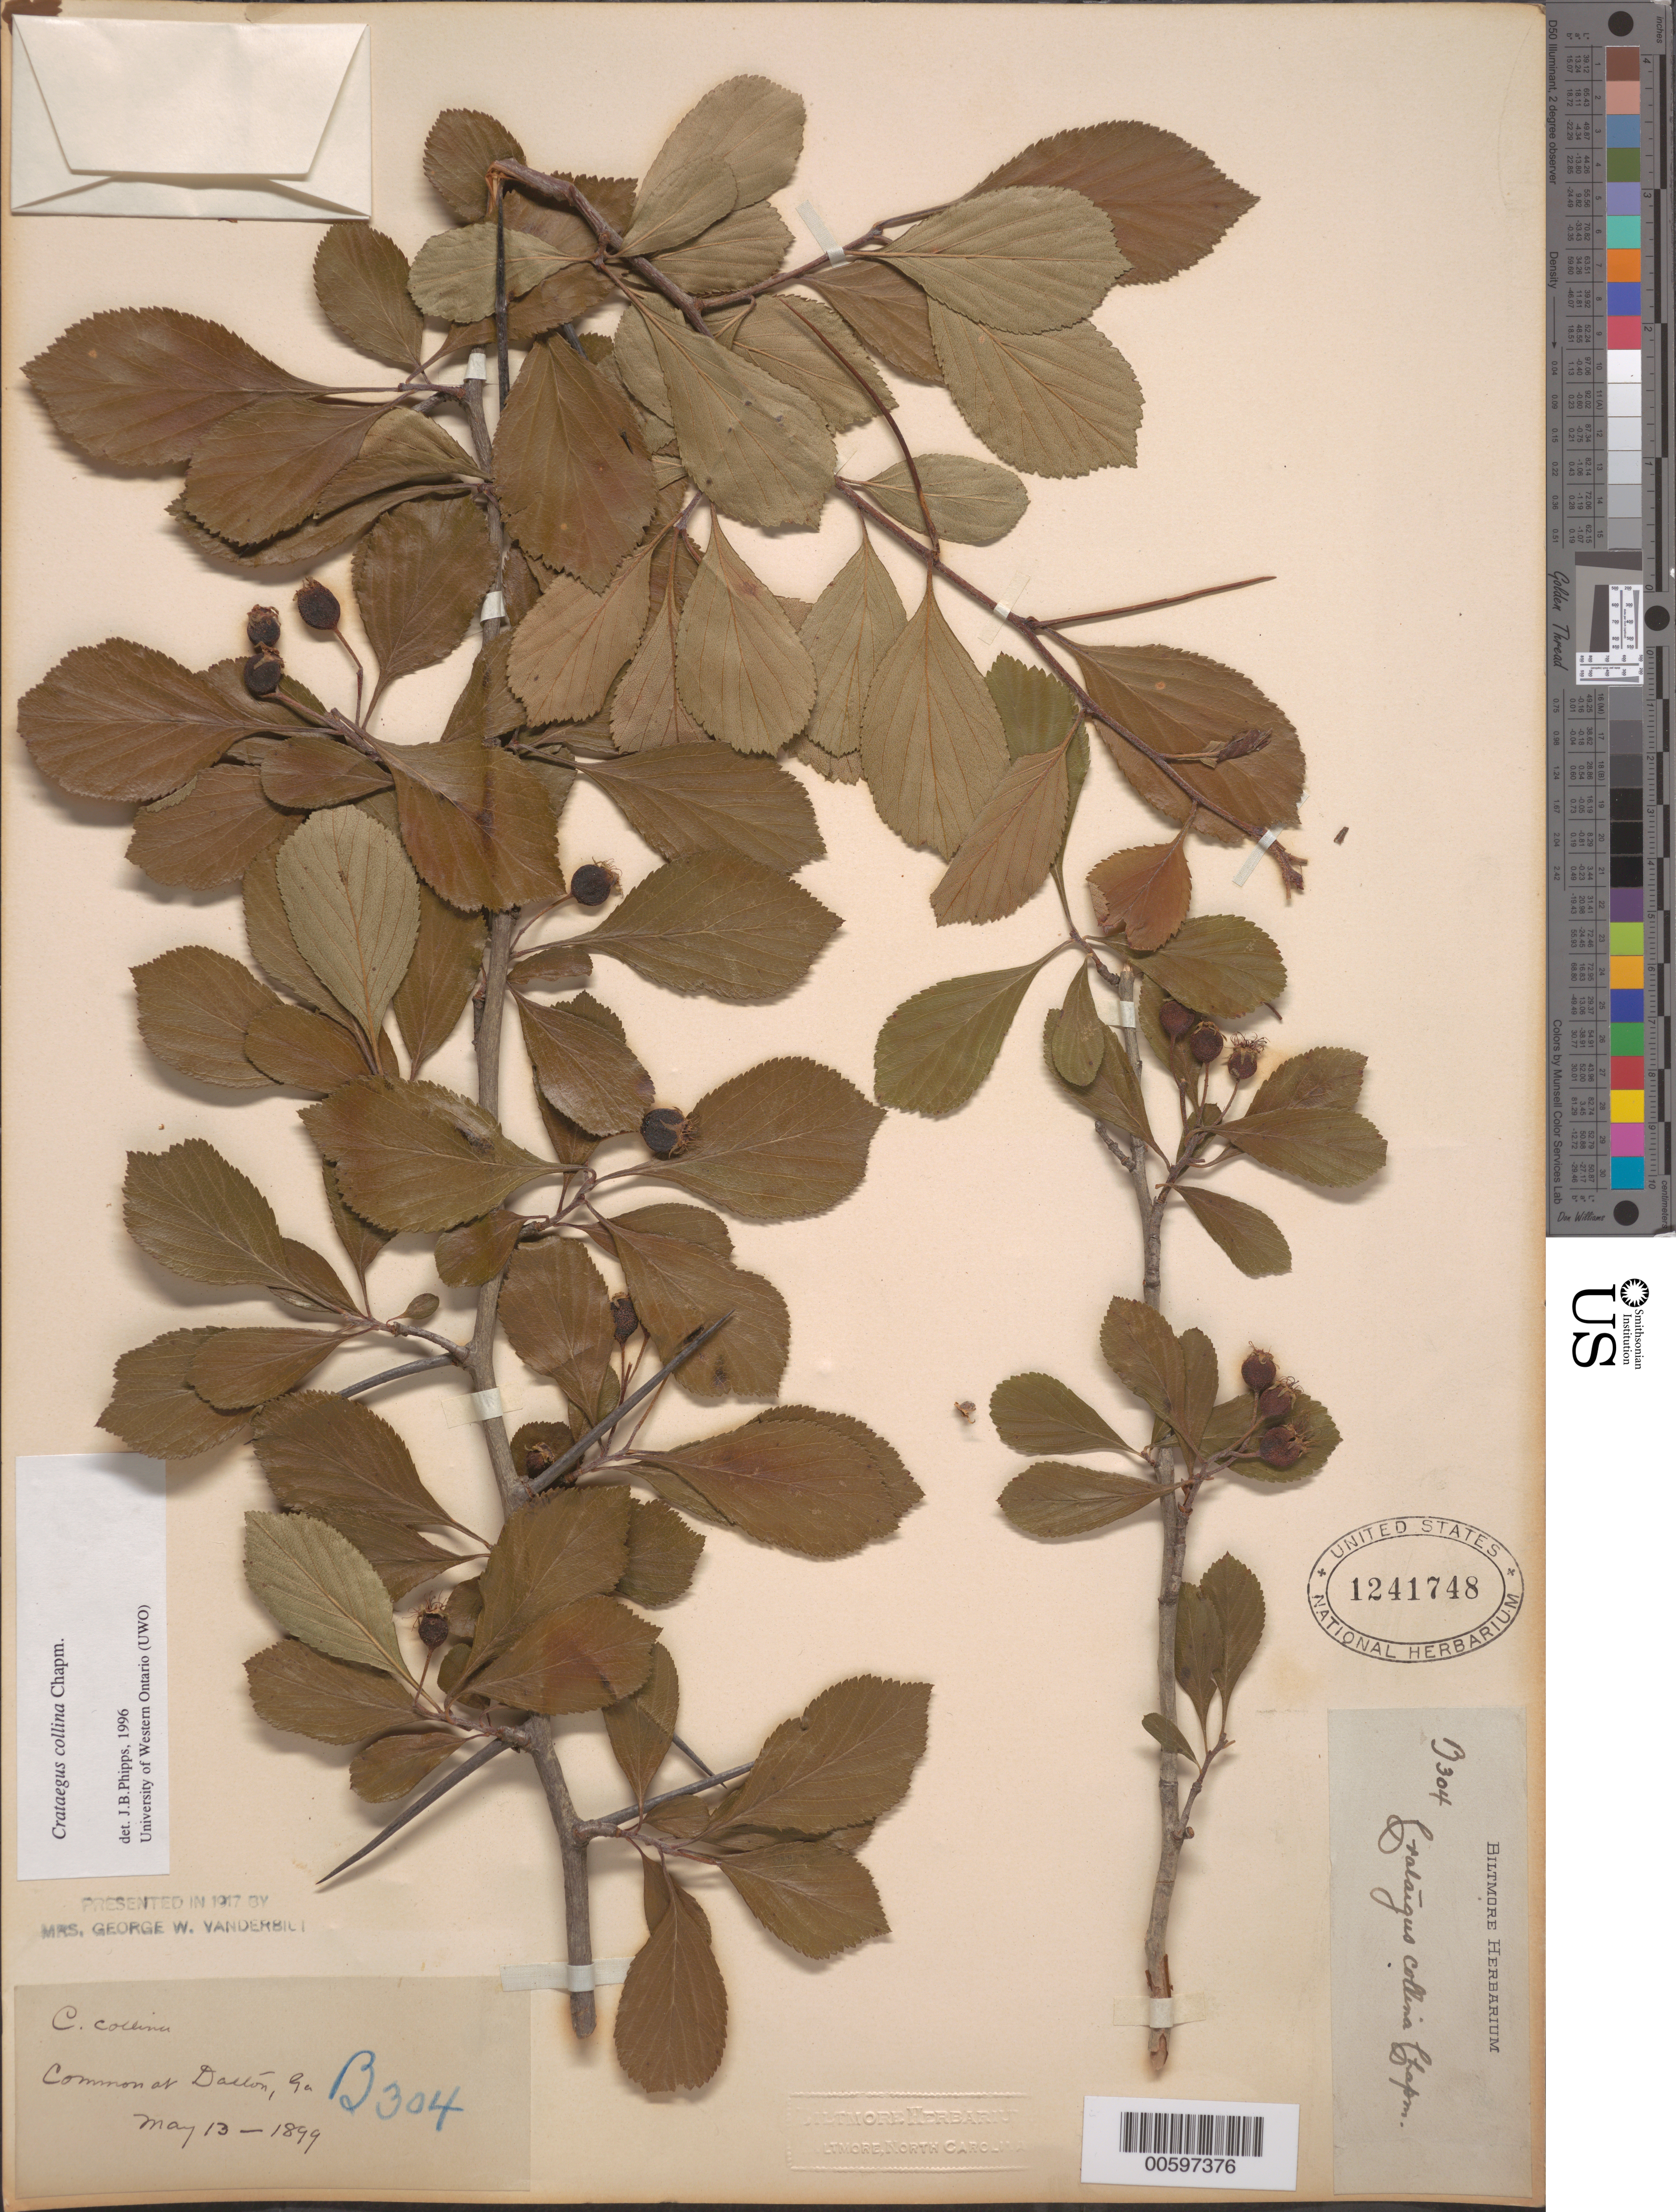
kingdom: Plantae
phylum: Tracheophyta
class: Magnoliopsida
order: Rosales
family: Rosaceae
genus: Crataegus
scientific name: Crataegus collina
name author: Chapm.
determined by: Phipps, James B., (UWO), University of Western Ontario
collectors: ex herb. Biltmore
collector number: B304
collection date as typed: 13 May 1899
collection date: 1899-05-13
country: United States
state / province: Georgia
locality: Dalton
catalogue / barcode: US 1241748